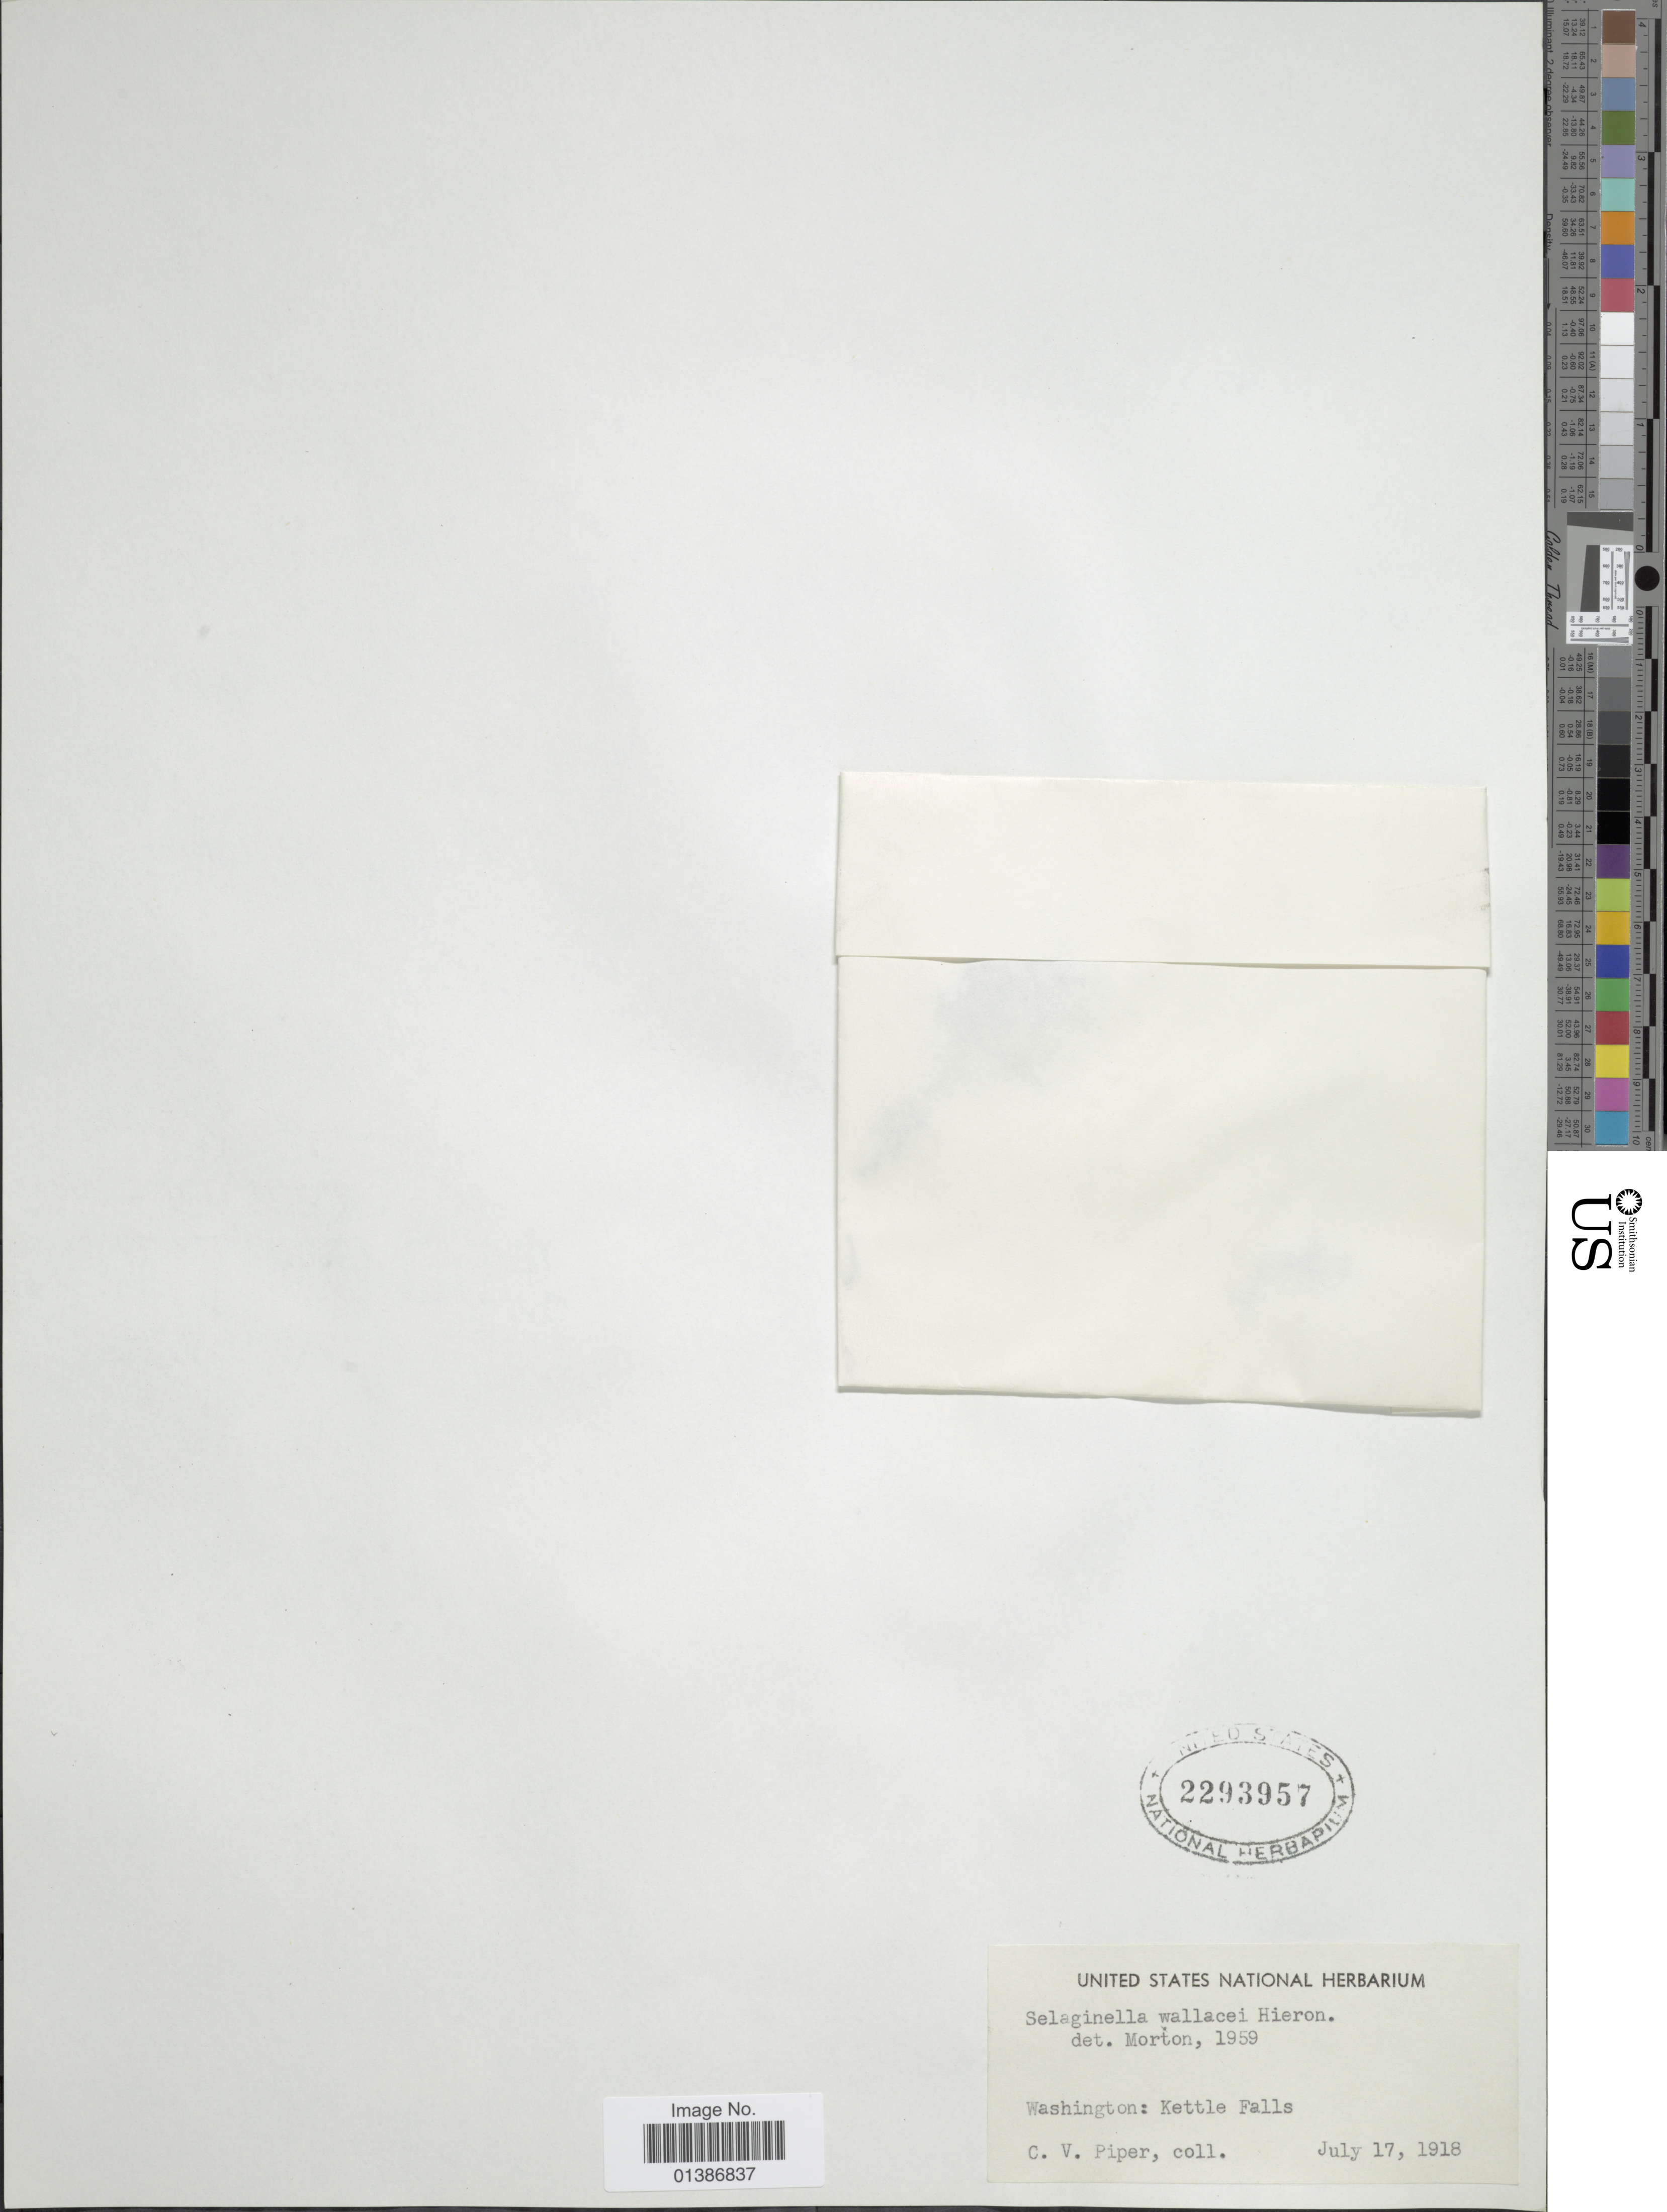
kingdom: Plantae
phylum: Tracheophyta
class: Lycopodiopsida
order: Selaginellales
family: Selaginellaceae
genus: Selaginella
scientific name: Selaginella wallacei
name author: Hieron.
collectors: C. V. Piper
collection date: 1918-07-17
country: United States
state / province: Washington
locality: Kettle Falls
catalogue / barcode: US 2293957